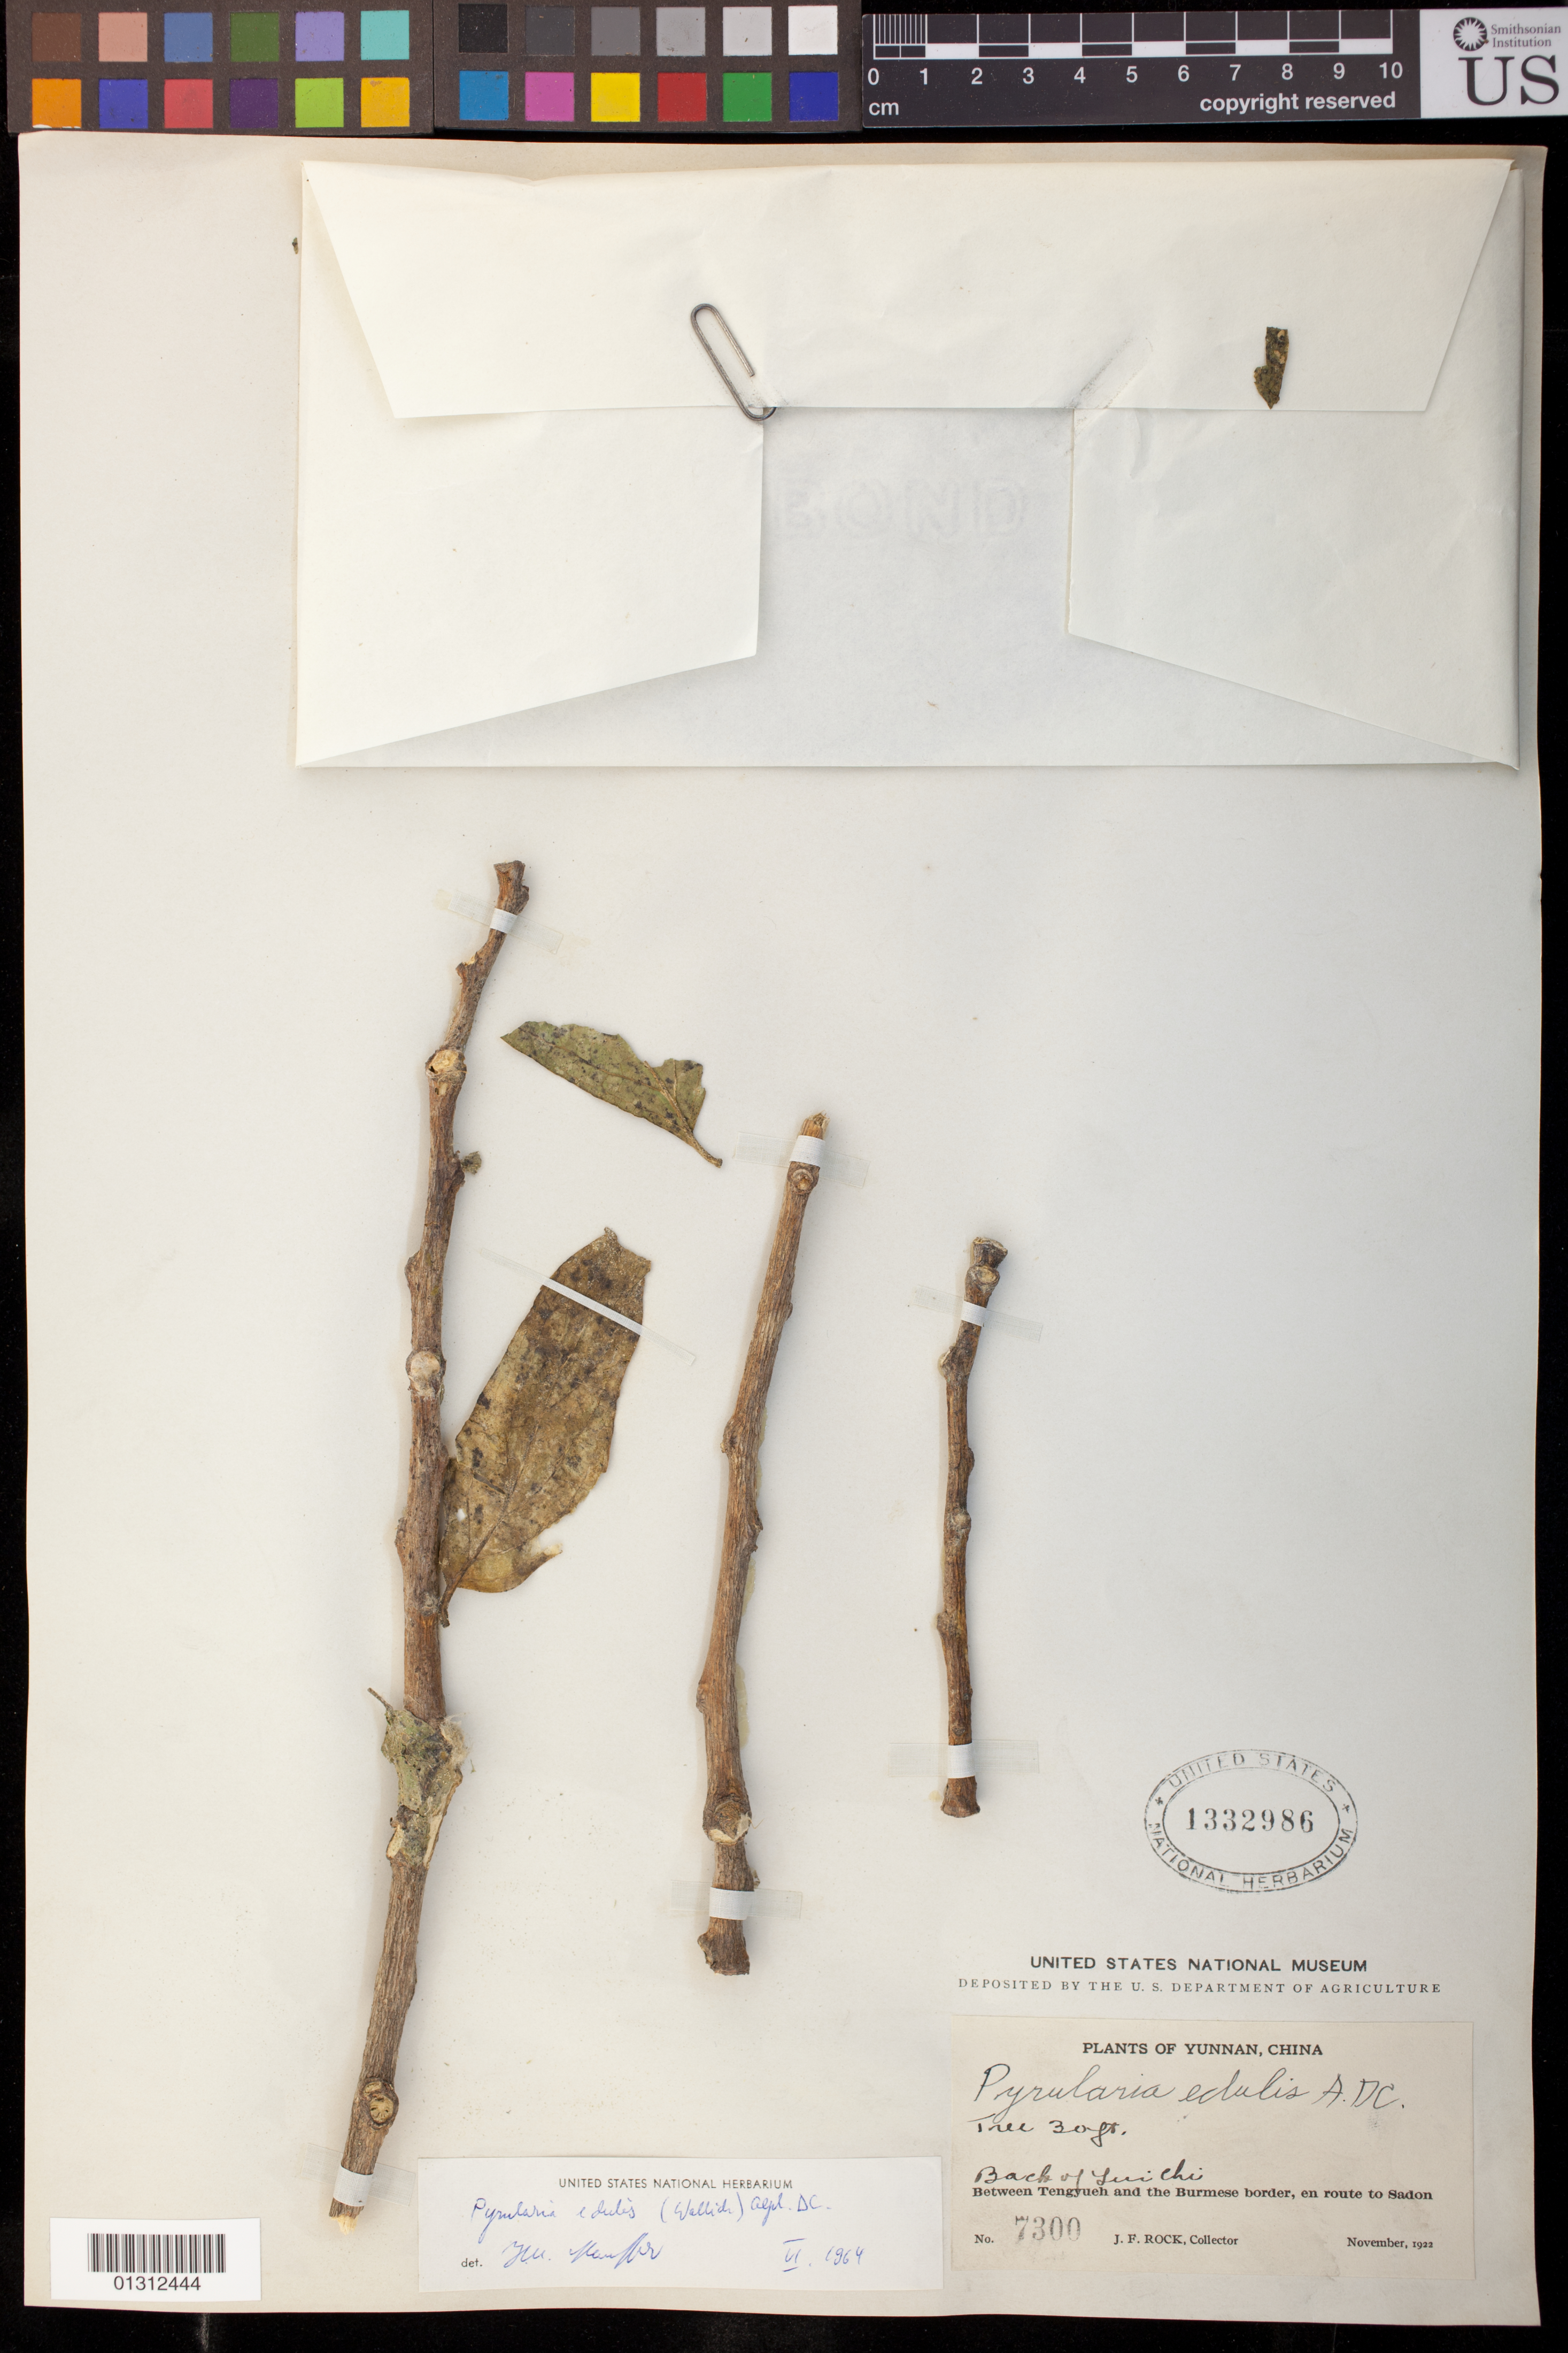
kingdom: Plantae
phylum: Tracheophyta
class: Magnoliopsida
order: Santalales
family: Cervantesiaceae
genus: Pyrularia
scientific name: Pyrularia edulis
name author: (Wall.) A. DC.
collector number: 7300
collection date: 1922-11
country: China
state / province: Yunnan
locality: Back of Lui Chi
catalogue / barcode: US 1332986